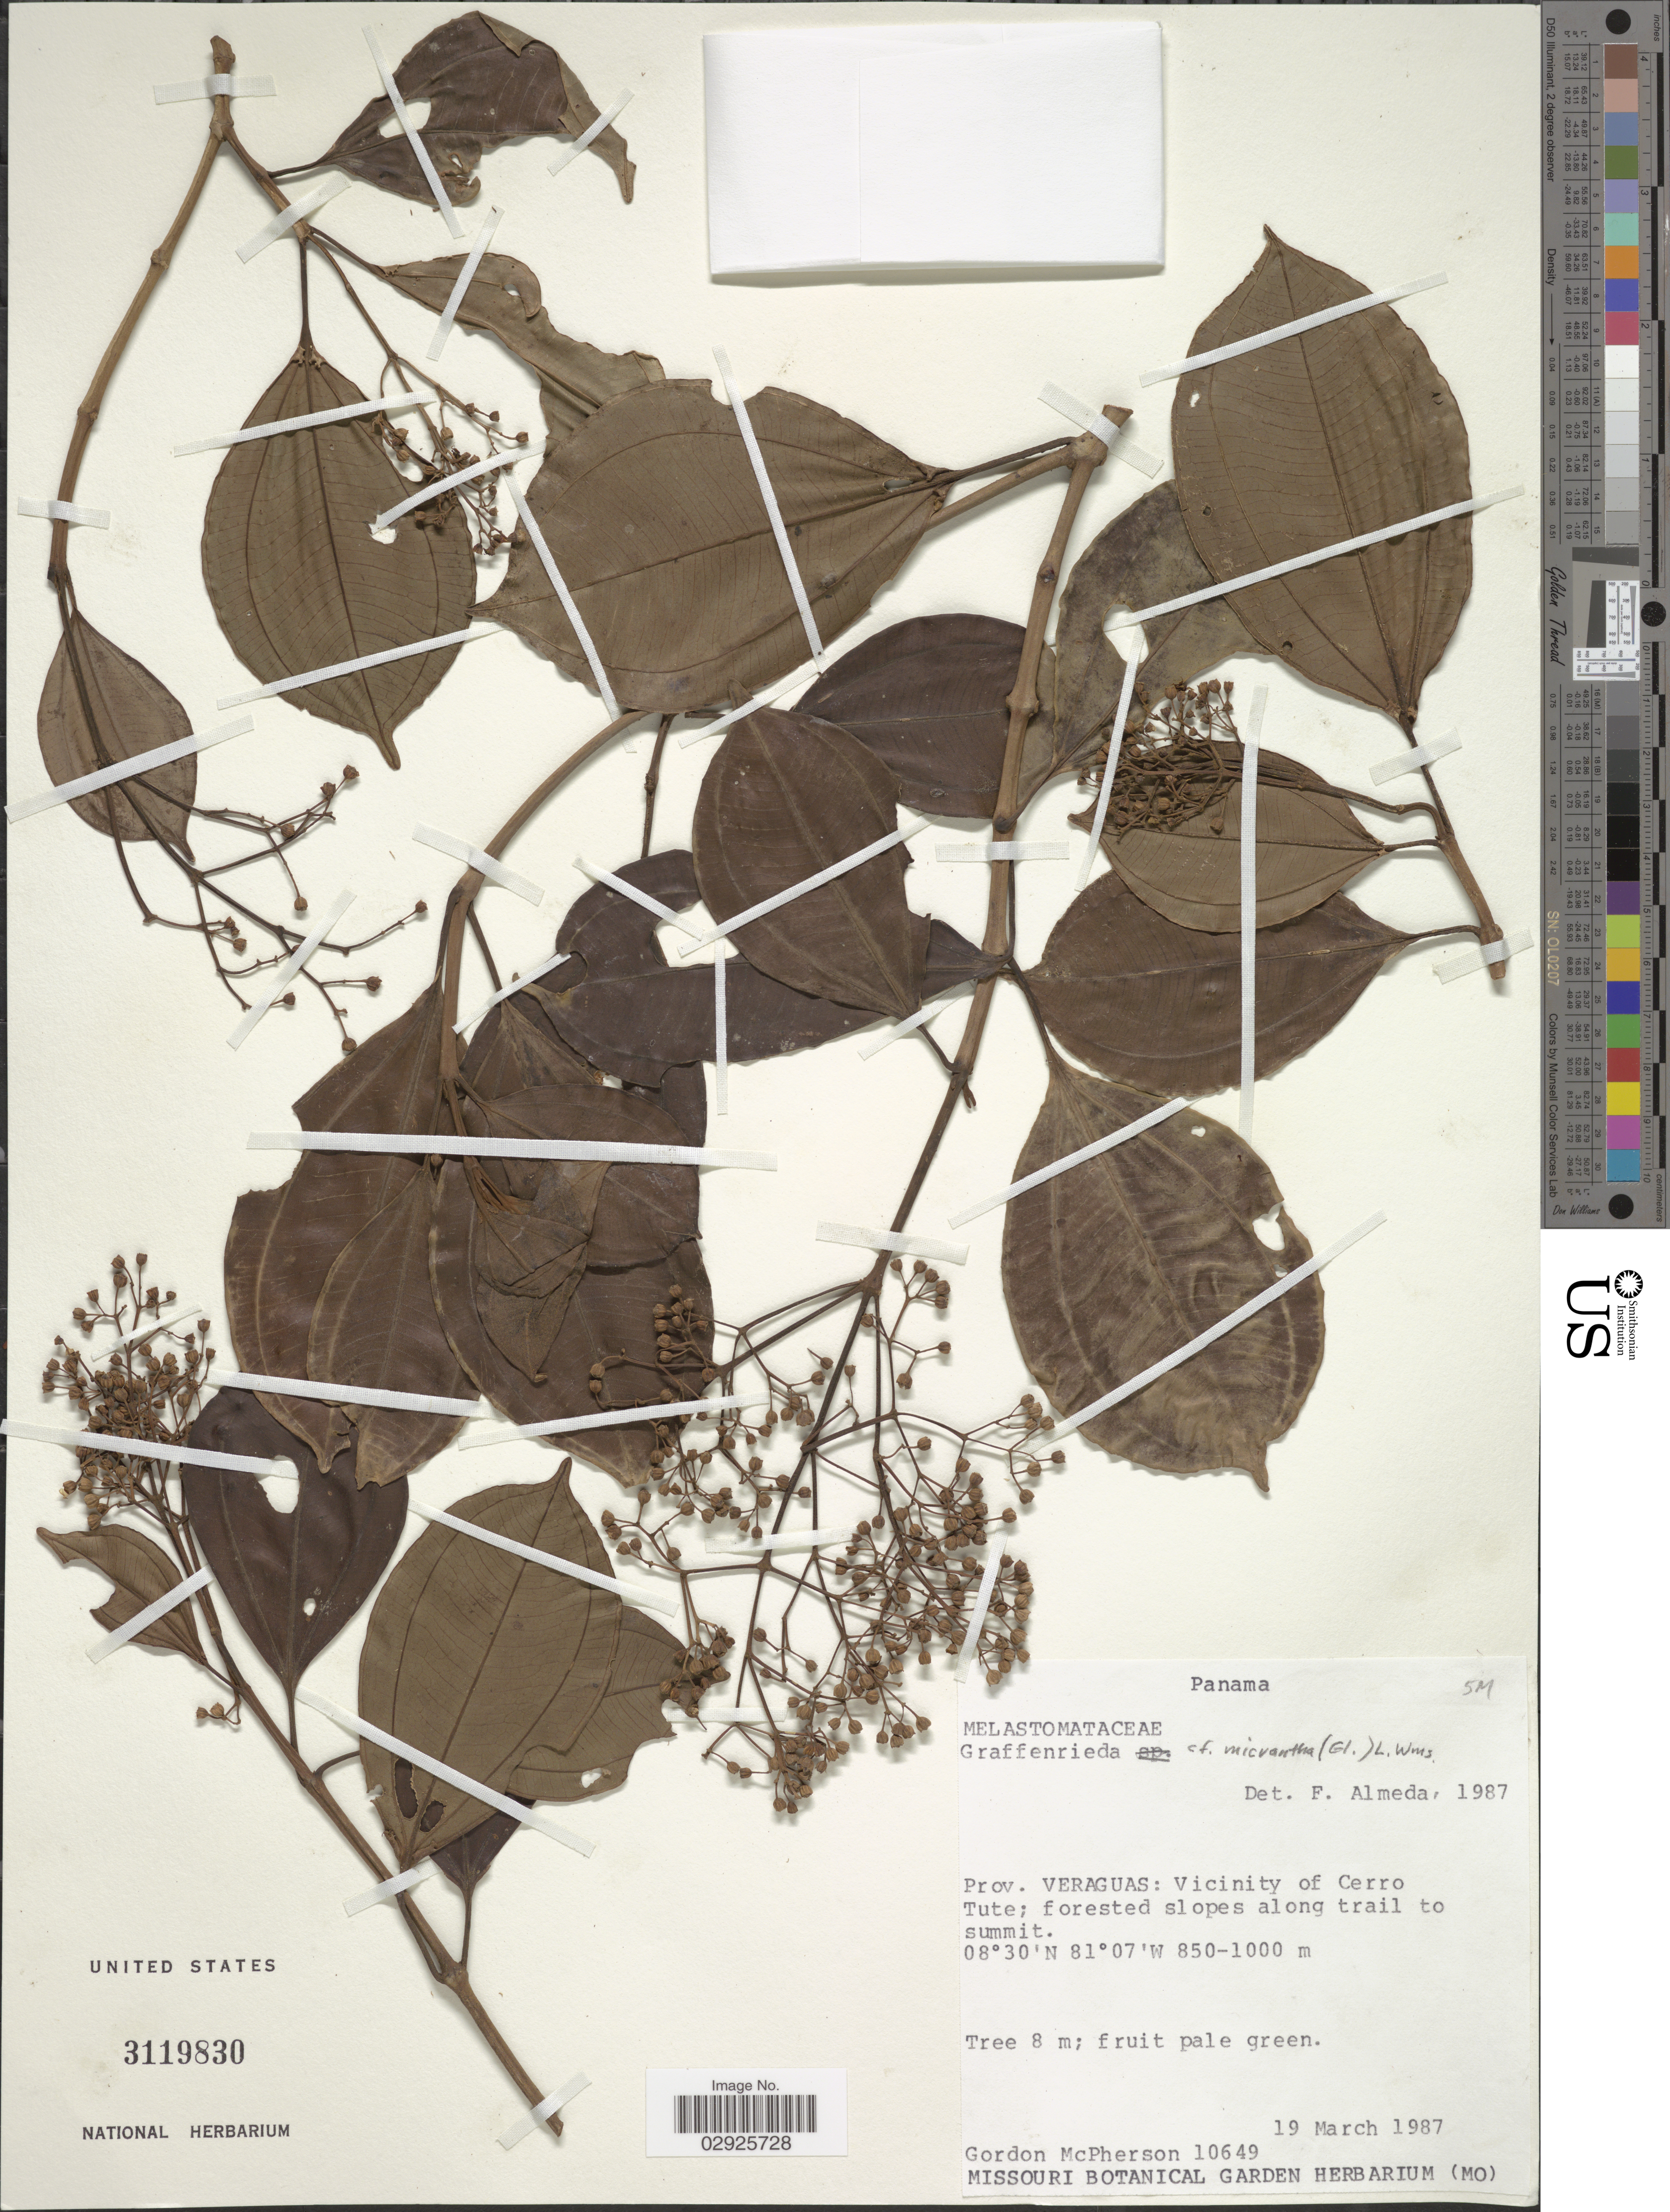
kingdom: Plantae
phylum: Tracheophyta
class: Magnoliopsida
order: Myrtales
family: Melastomataceae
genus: Graffenrieda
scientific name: Graffenrieda micrantha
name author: (Gleason) L.O. Williams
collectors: G. D. McPherson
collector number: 10649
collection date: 1987-03-19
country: Panama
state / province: Veraguas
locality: Vicinity of Cerro Tute; forested slopes along trail to summit.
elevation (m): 850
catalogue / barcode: US 3119830